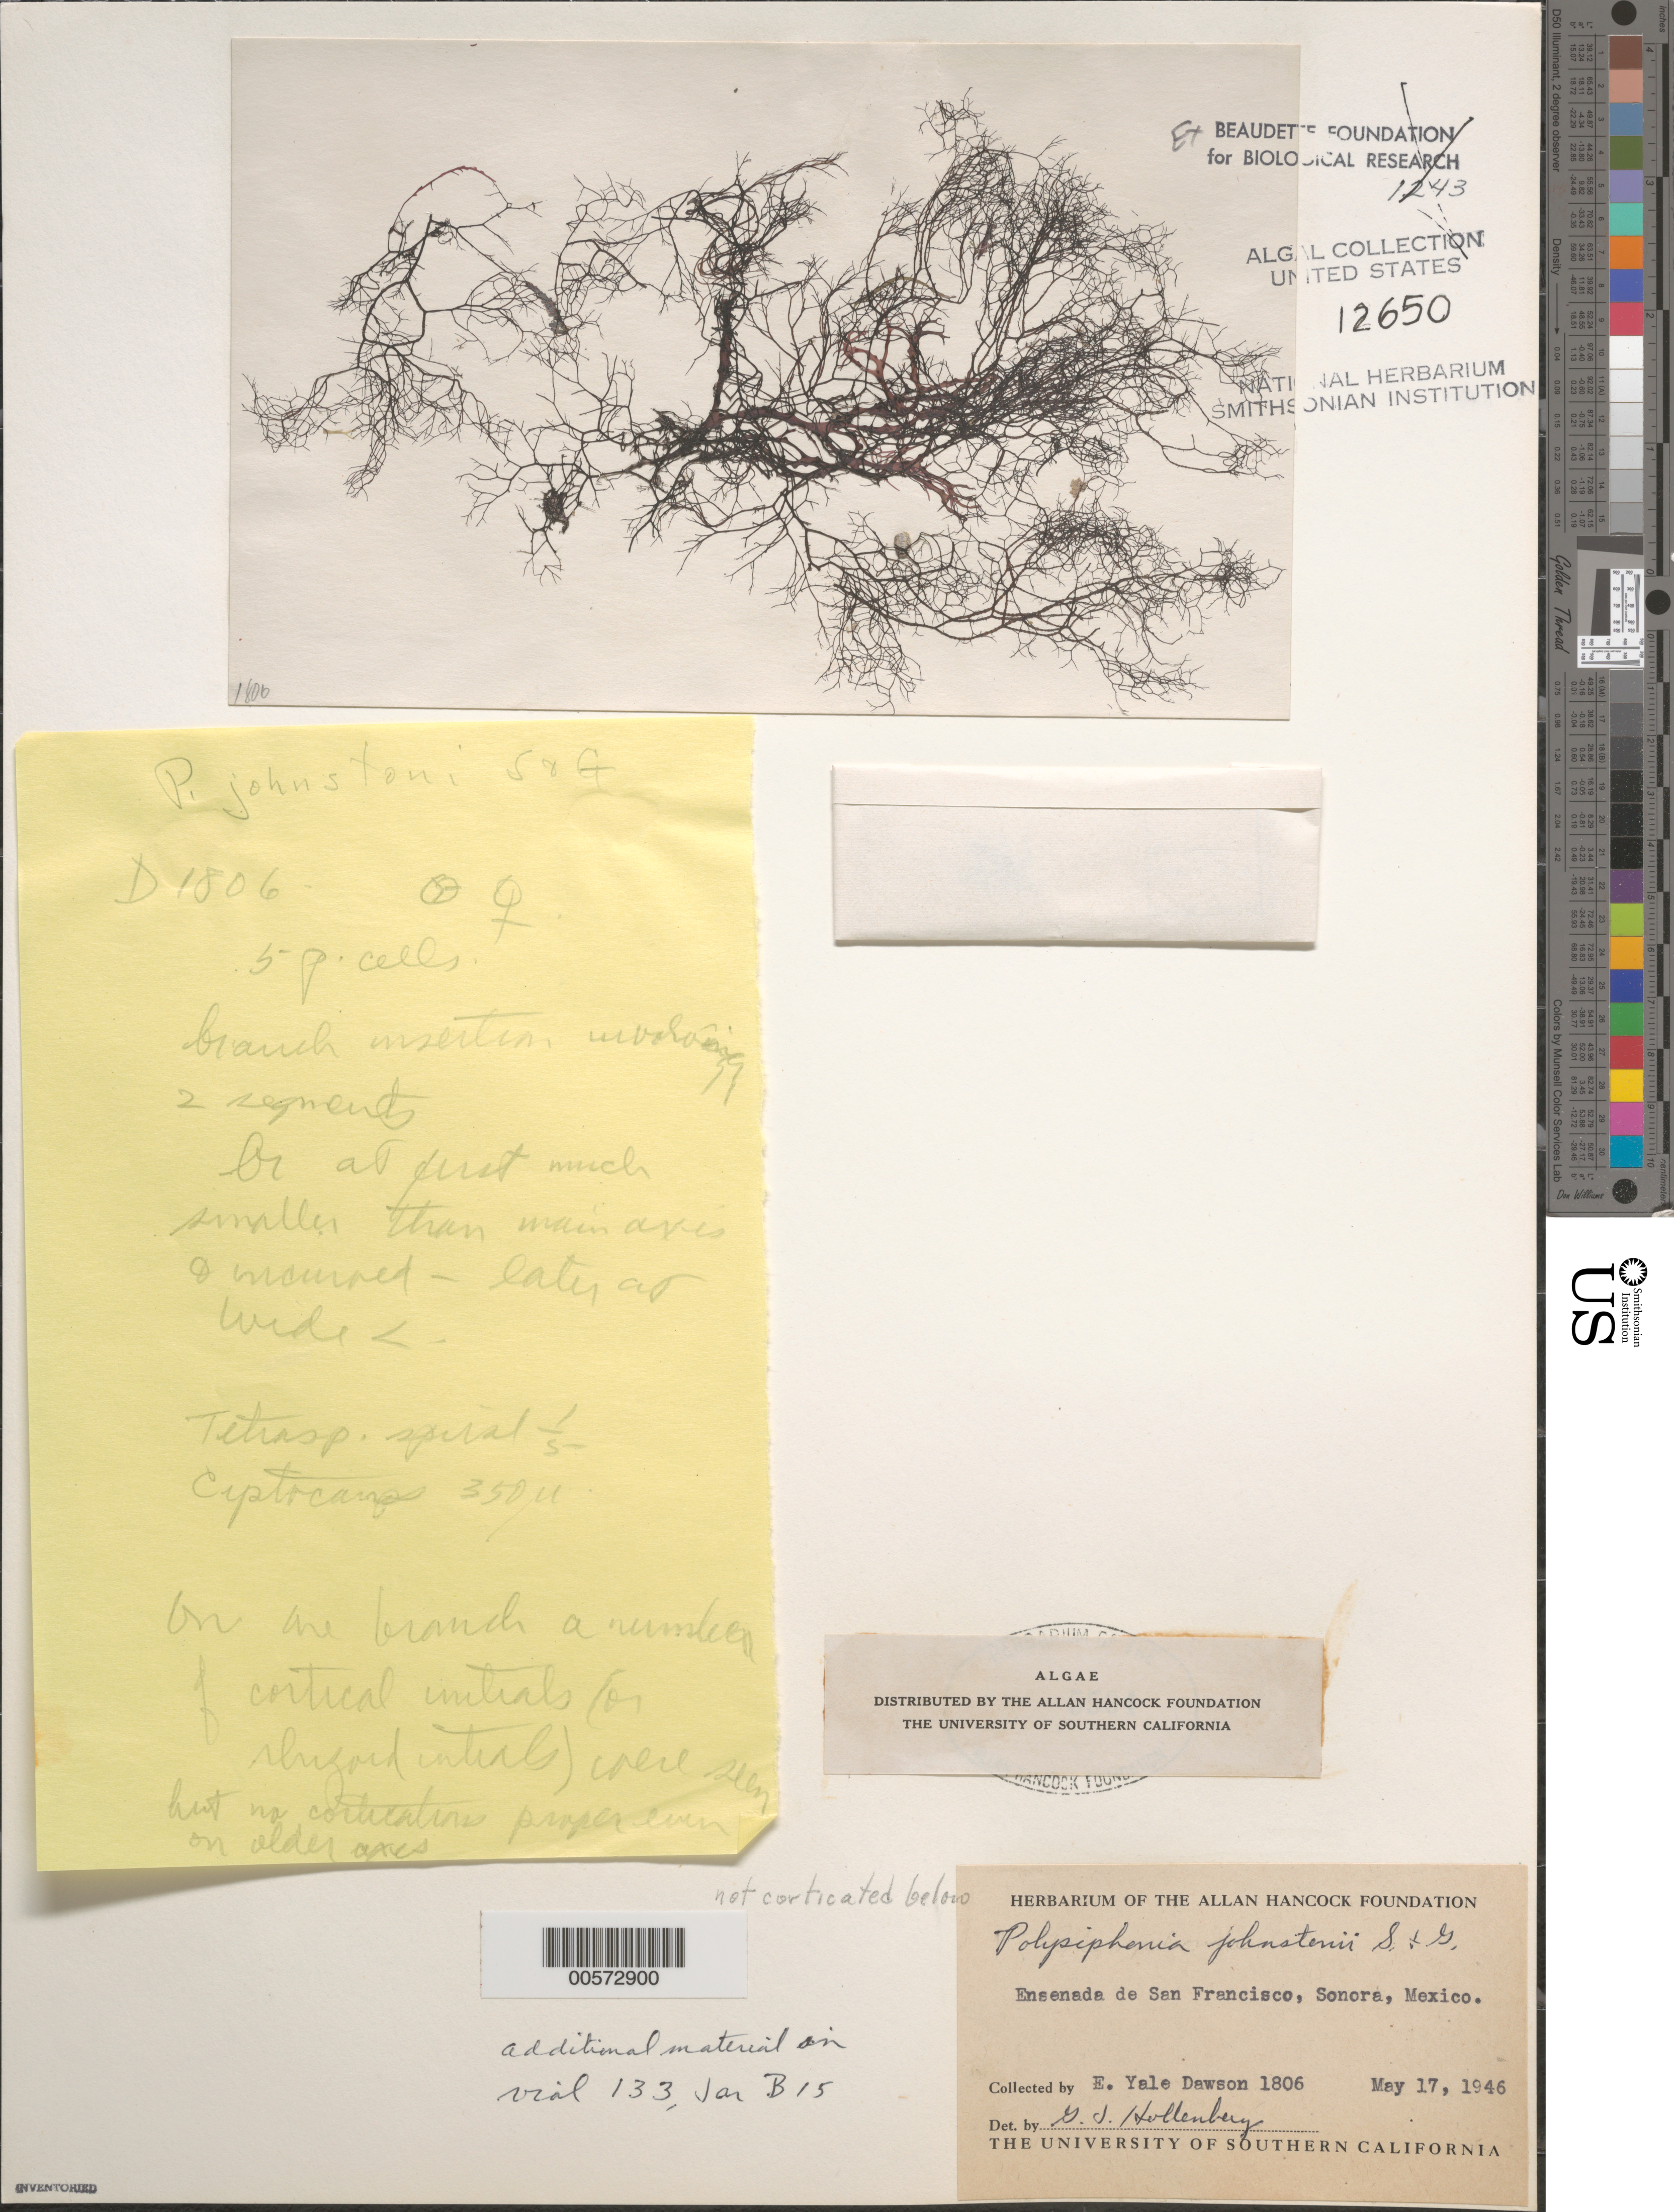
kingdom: Plantae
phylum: Rhodophyta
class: Florideophyceae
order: Ceramiales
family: Rhodomelaceae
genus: Melanothamnus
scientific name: Melanothamnus johnstonii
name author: (Setchell & N.L. Gardner) Diaz-Tapia & Maggs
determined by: Algae name updating Project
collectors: E. Y. Dawson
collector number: EYD 1806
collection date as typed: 17 May 1946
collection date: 1946-05-17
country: Mexico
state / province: Sonora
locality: Ensenada de San Francisco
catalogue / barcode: US 12650